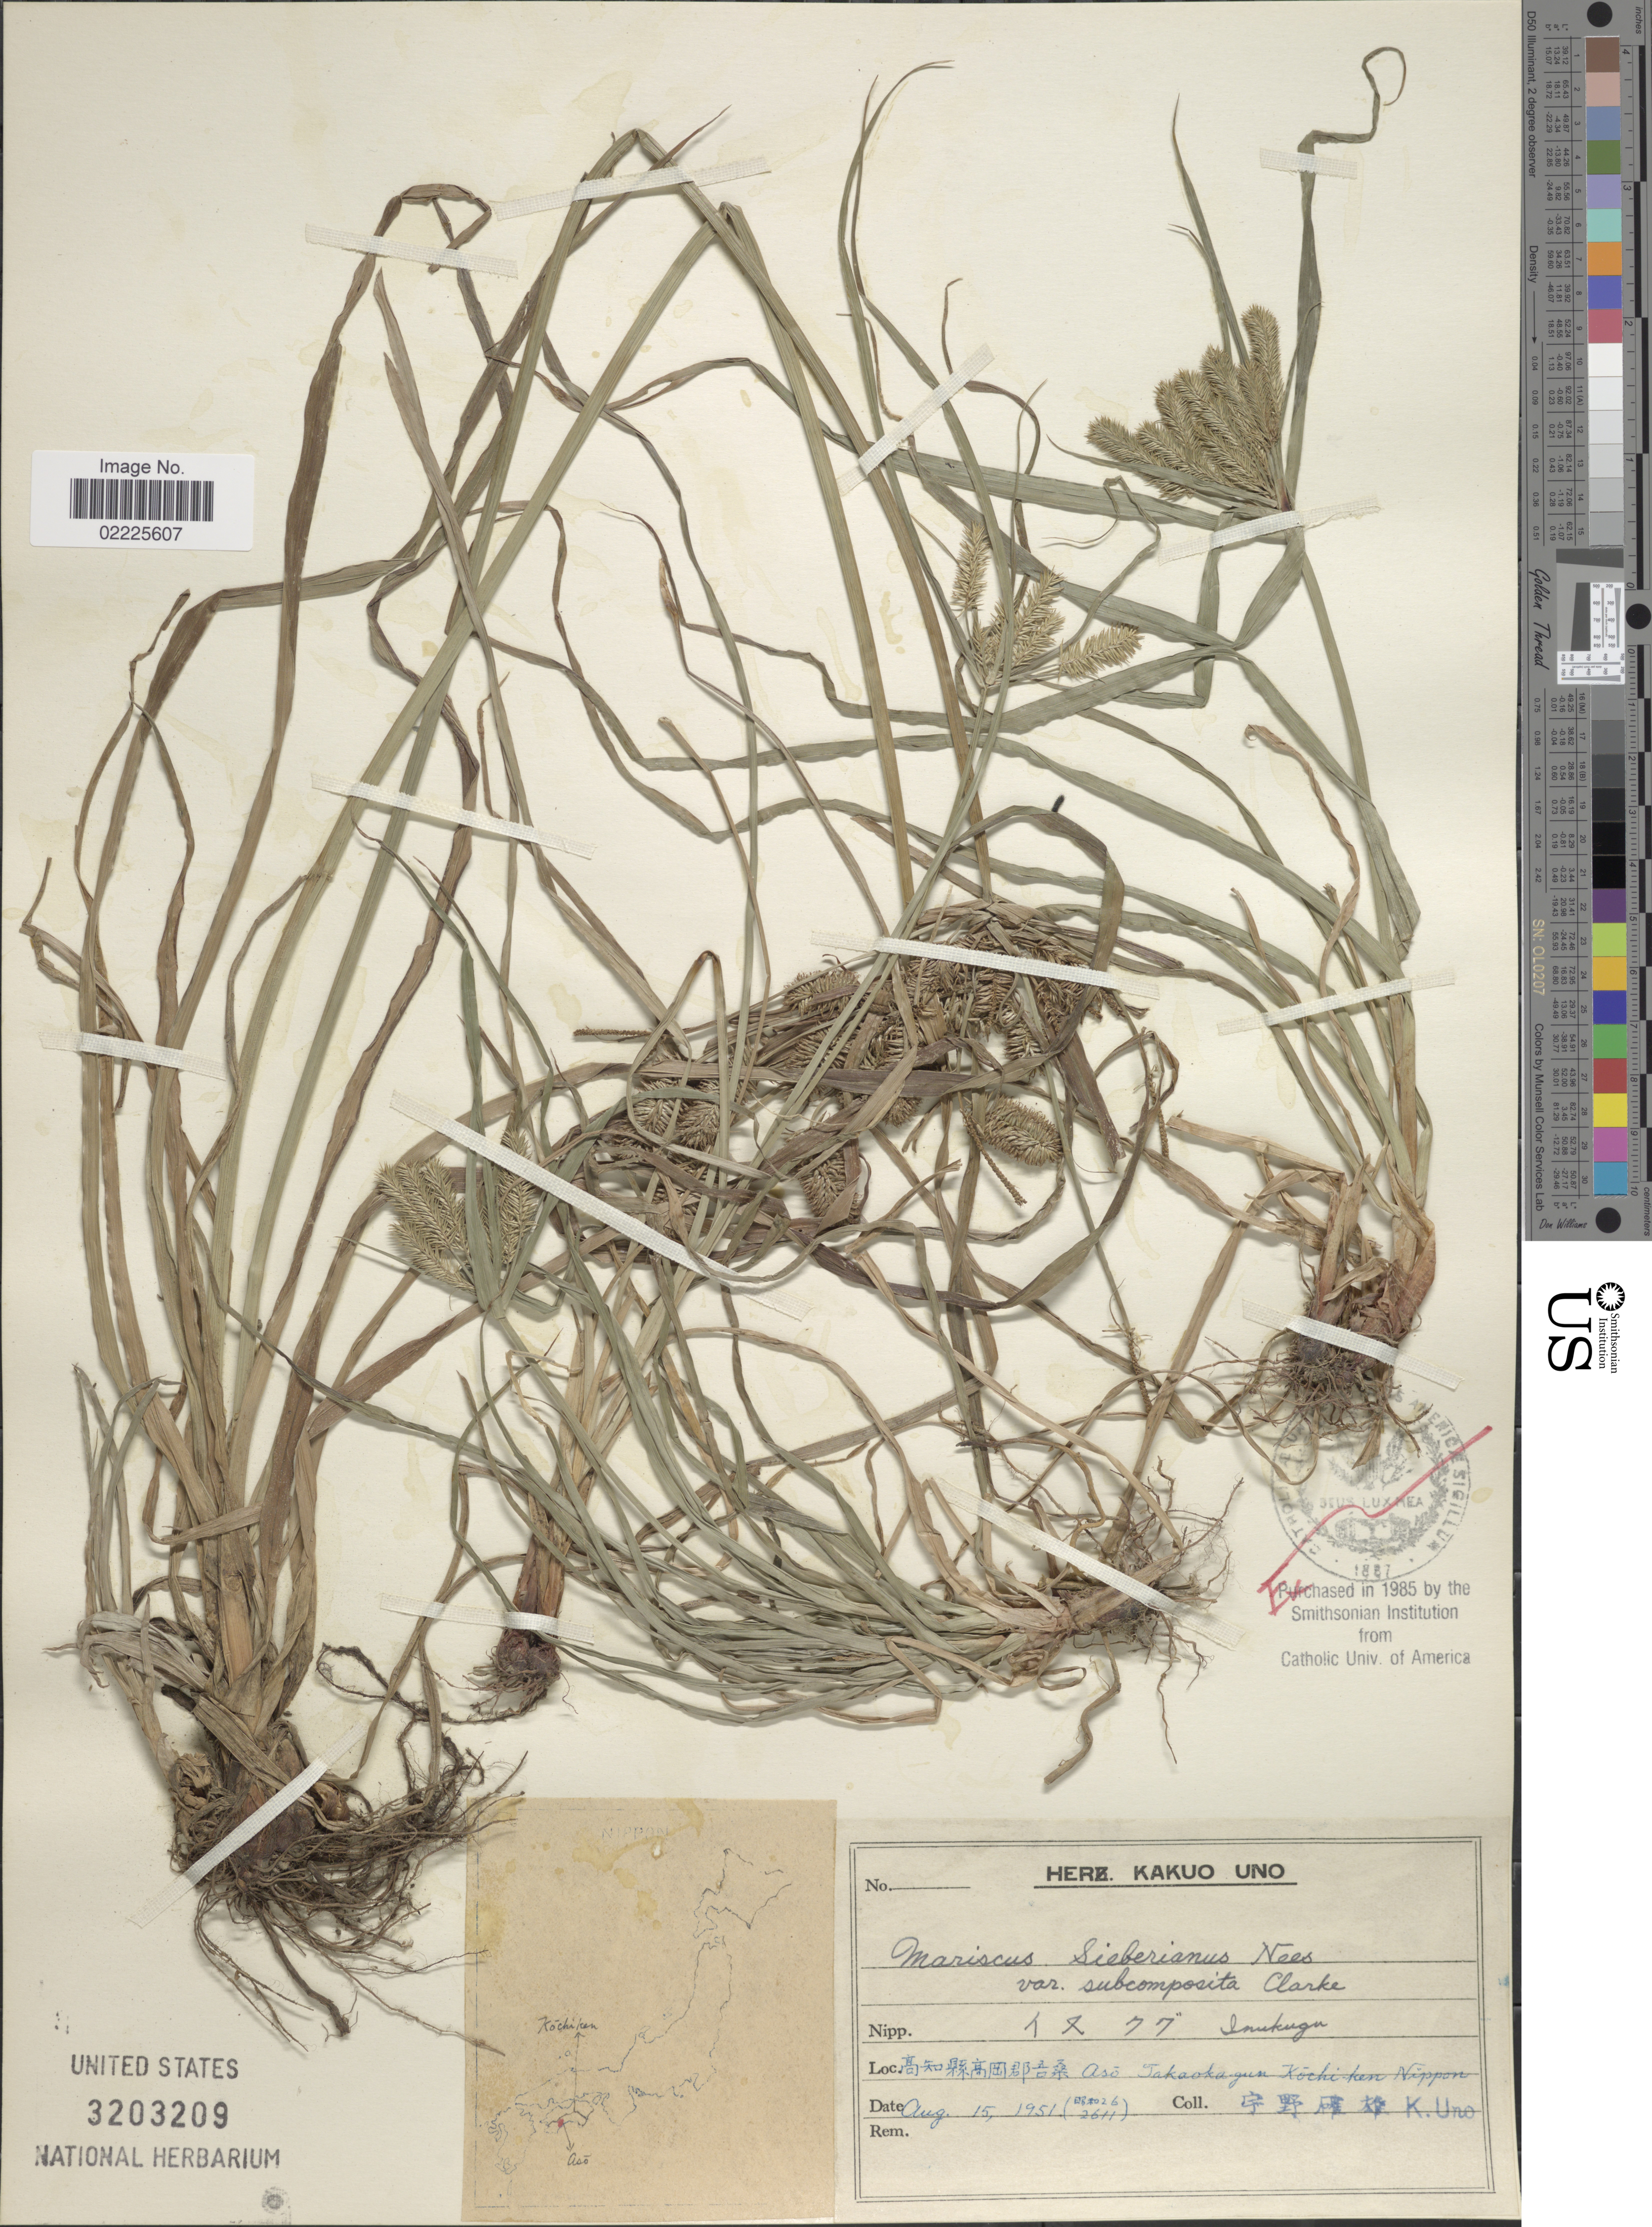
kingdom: Plantae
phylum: Tracheophyta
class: Liliopsida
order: Poales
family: Cyperaceae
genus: Cyperus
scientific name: Cyperus cyperoides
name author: (L.) Kuntze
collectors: K. Uno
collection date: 1951-08-15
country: Japan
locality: Aso, Takaoka-gun, Kochi-ken, Nippon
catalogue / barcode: US 3203209